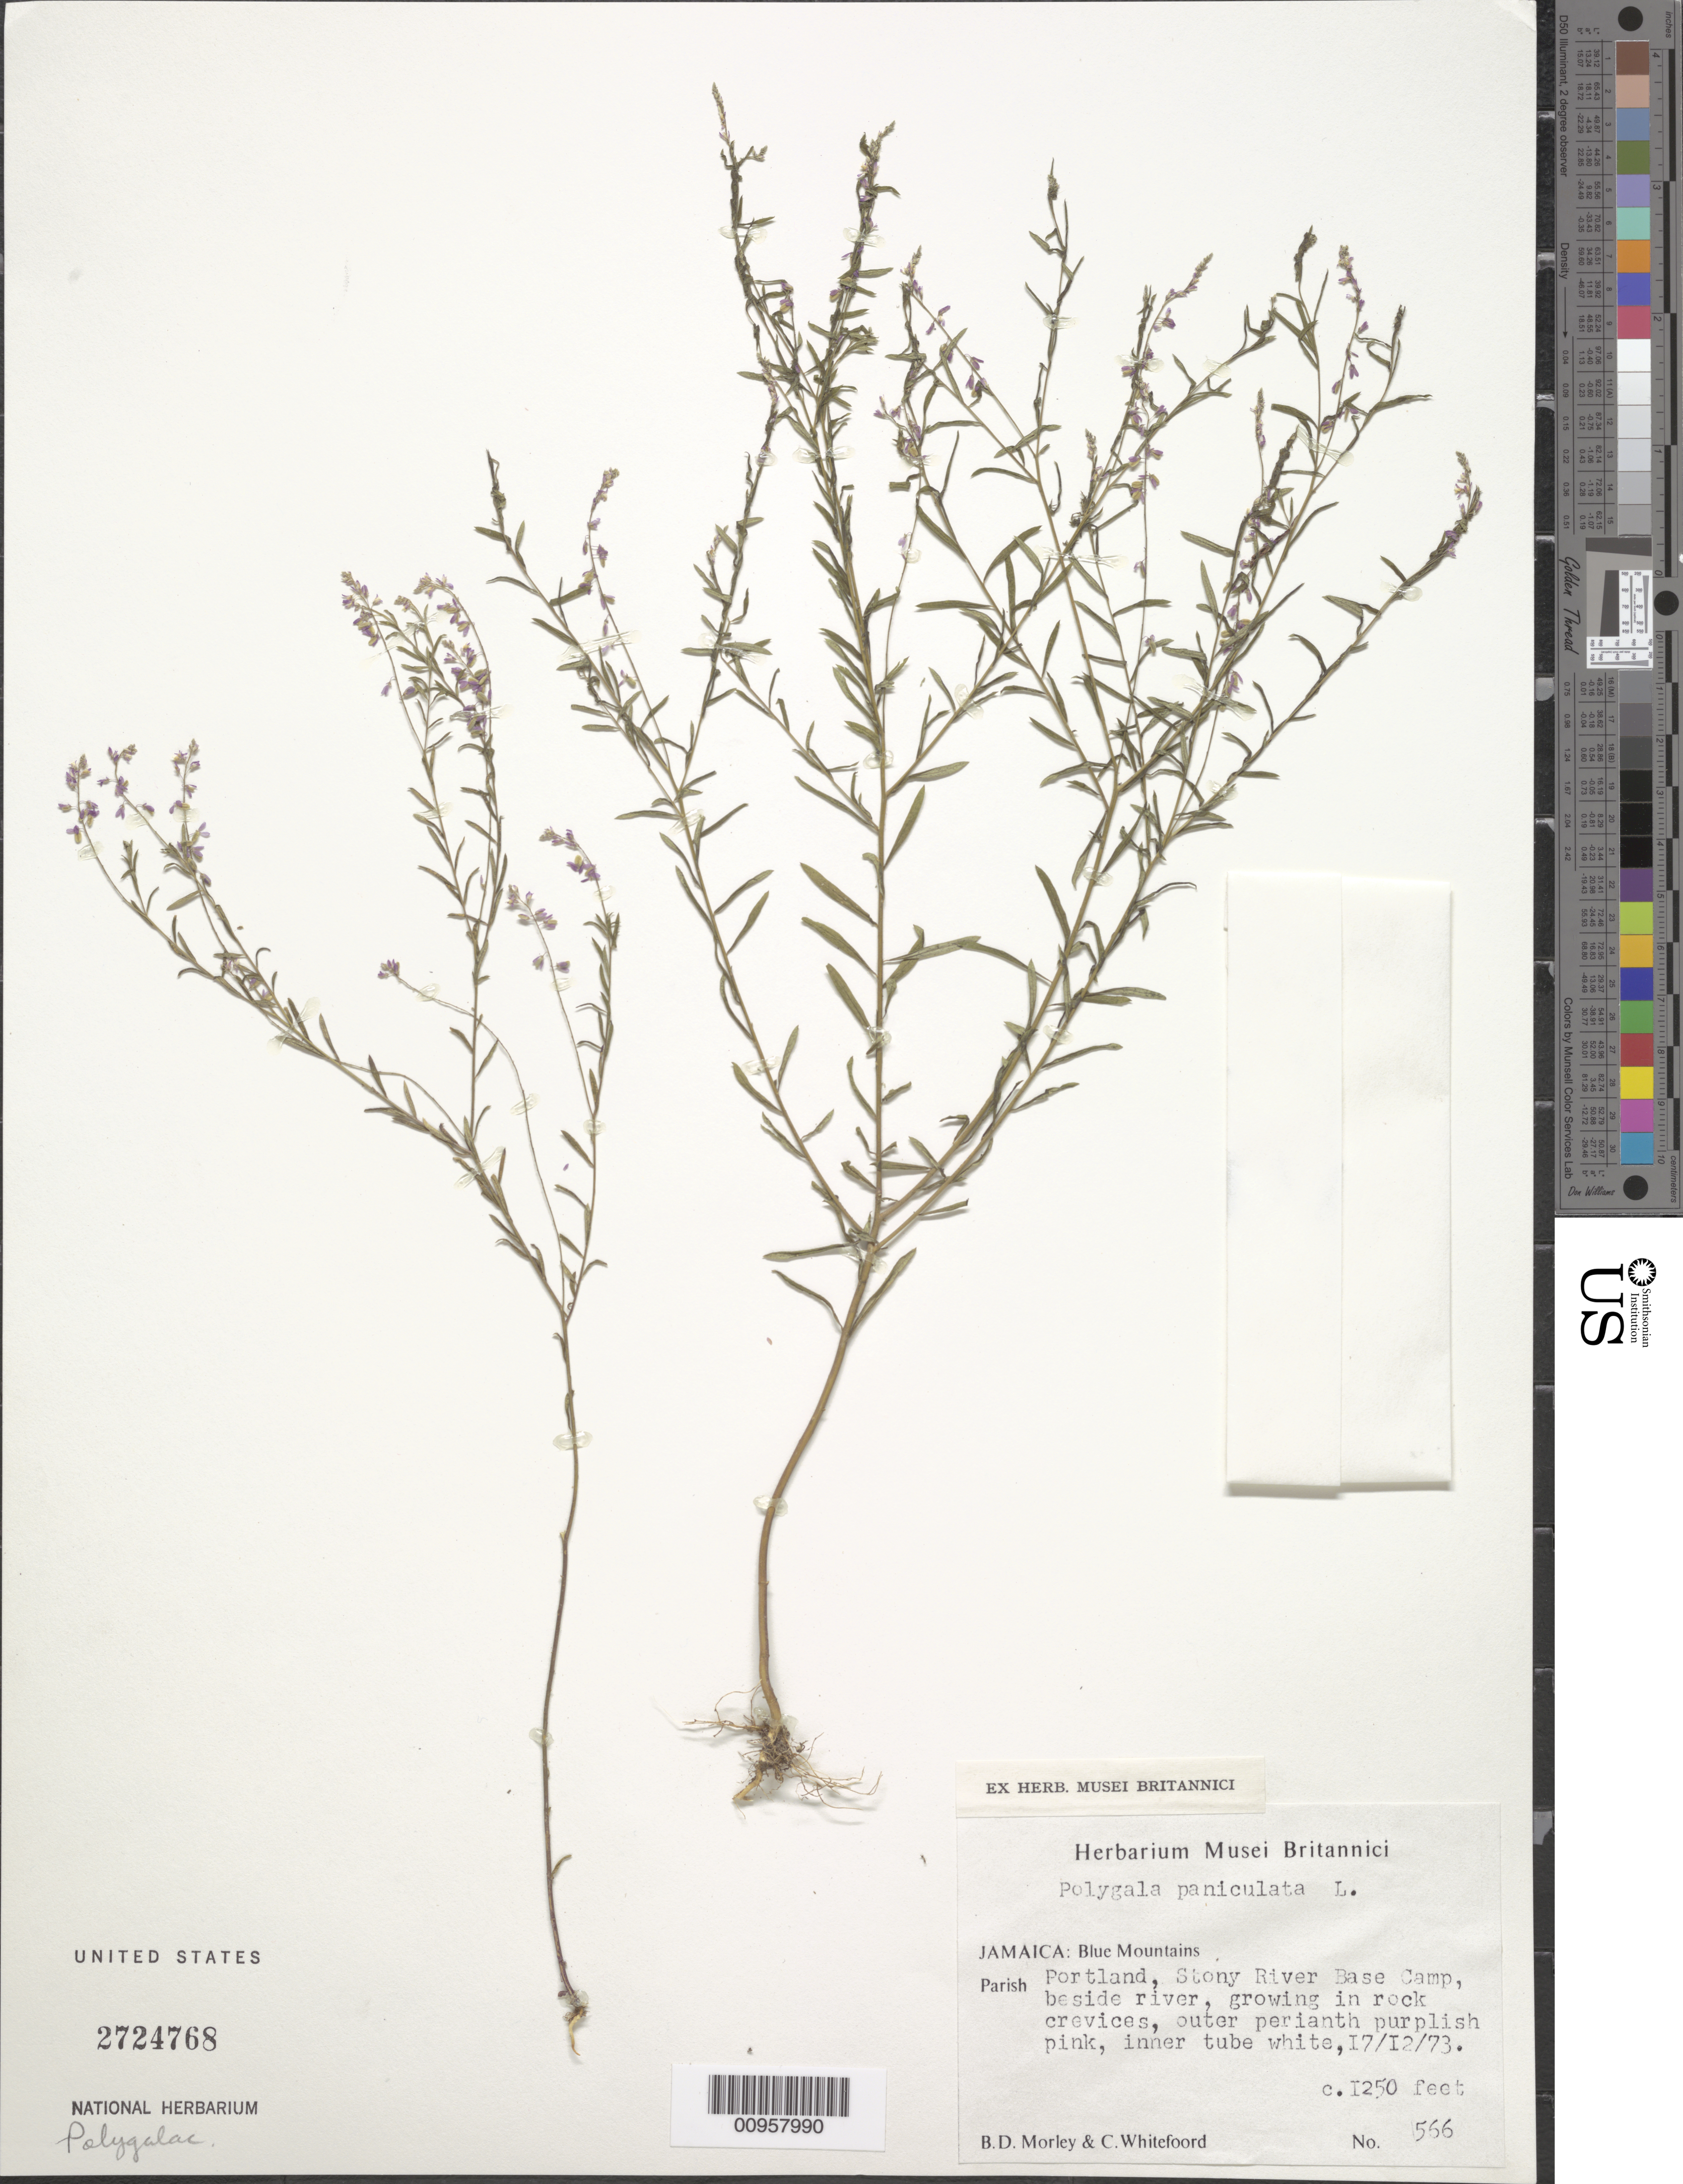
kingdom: Plantae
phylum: Tracheophyta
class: Magnoliopsida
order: Fabales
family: Polygalaceae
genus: Polygala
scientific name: Polygala paniculata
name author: L.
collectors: B. D. Morley & C. Whitefoord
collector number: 566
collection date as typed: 17 Dec 1973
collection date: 1973-12-17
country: Jamaica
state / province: Portland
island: Jamaica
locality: Stony River Base Camp, beside river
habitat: Growing in rock crevices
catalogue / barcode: US 2724768